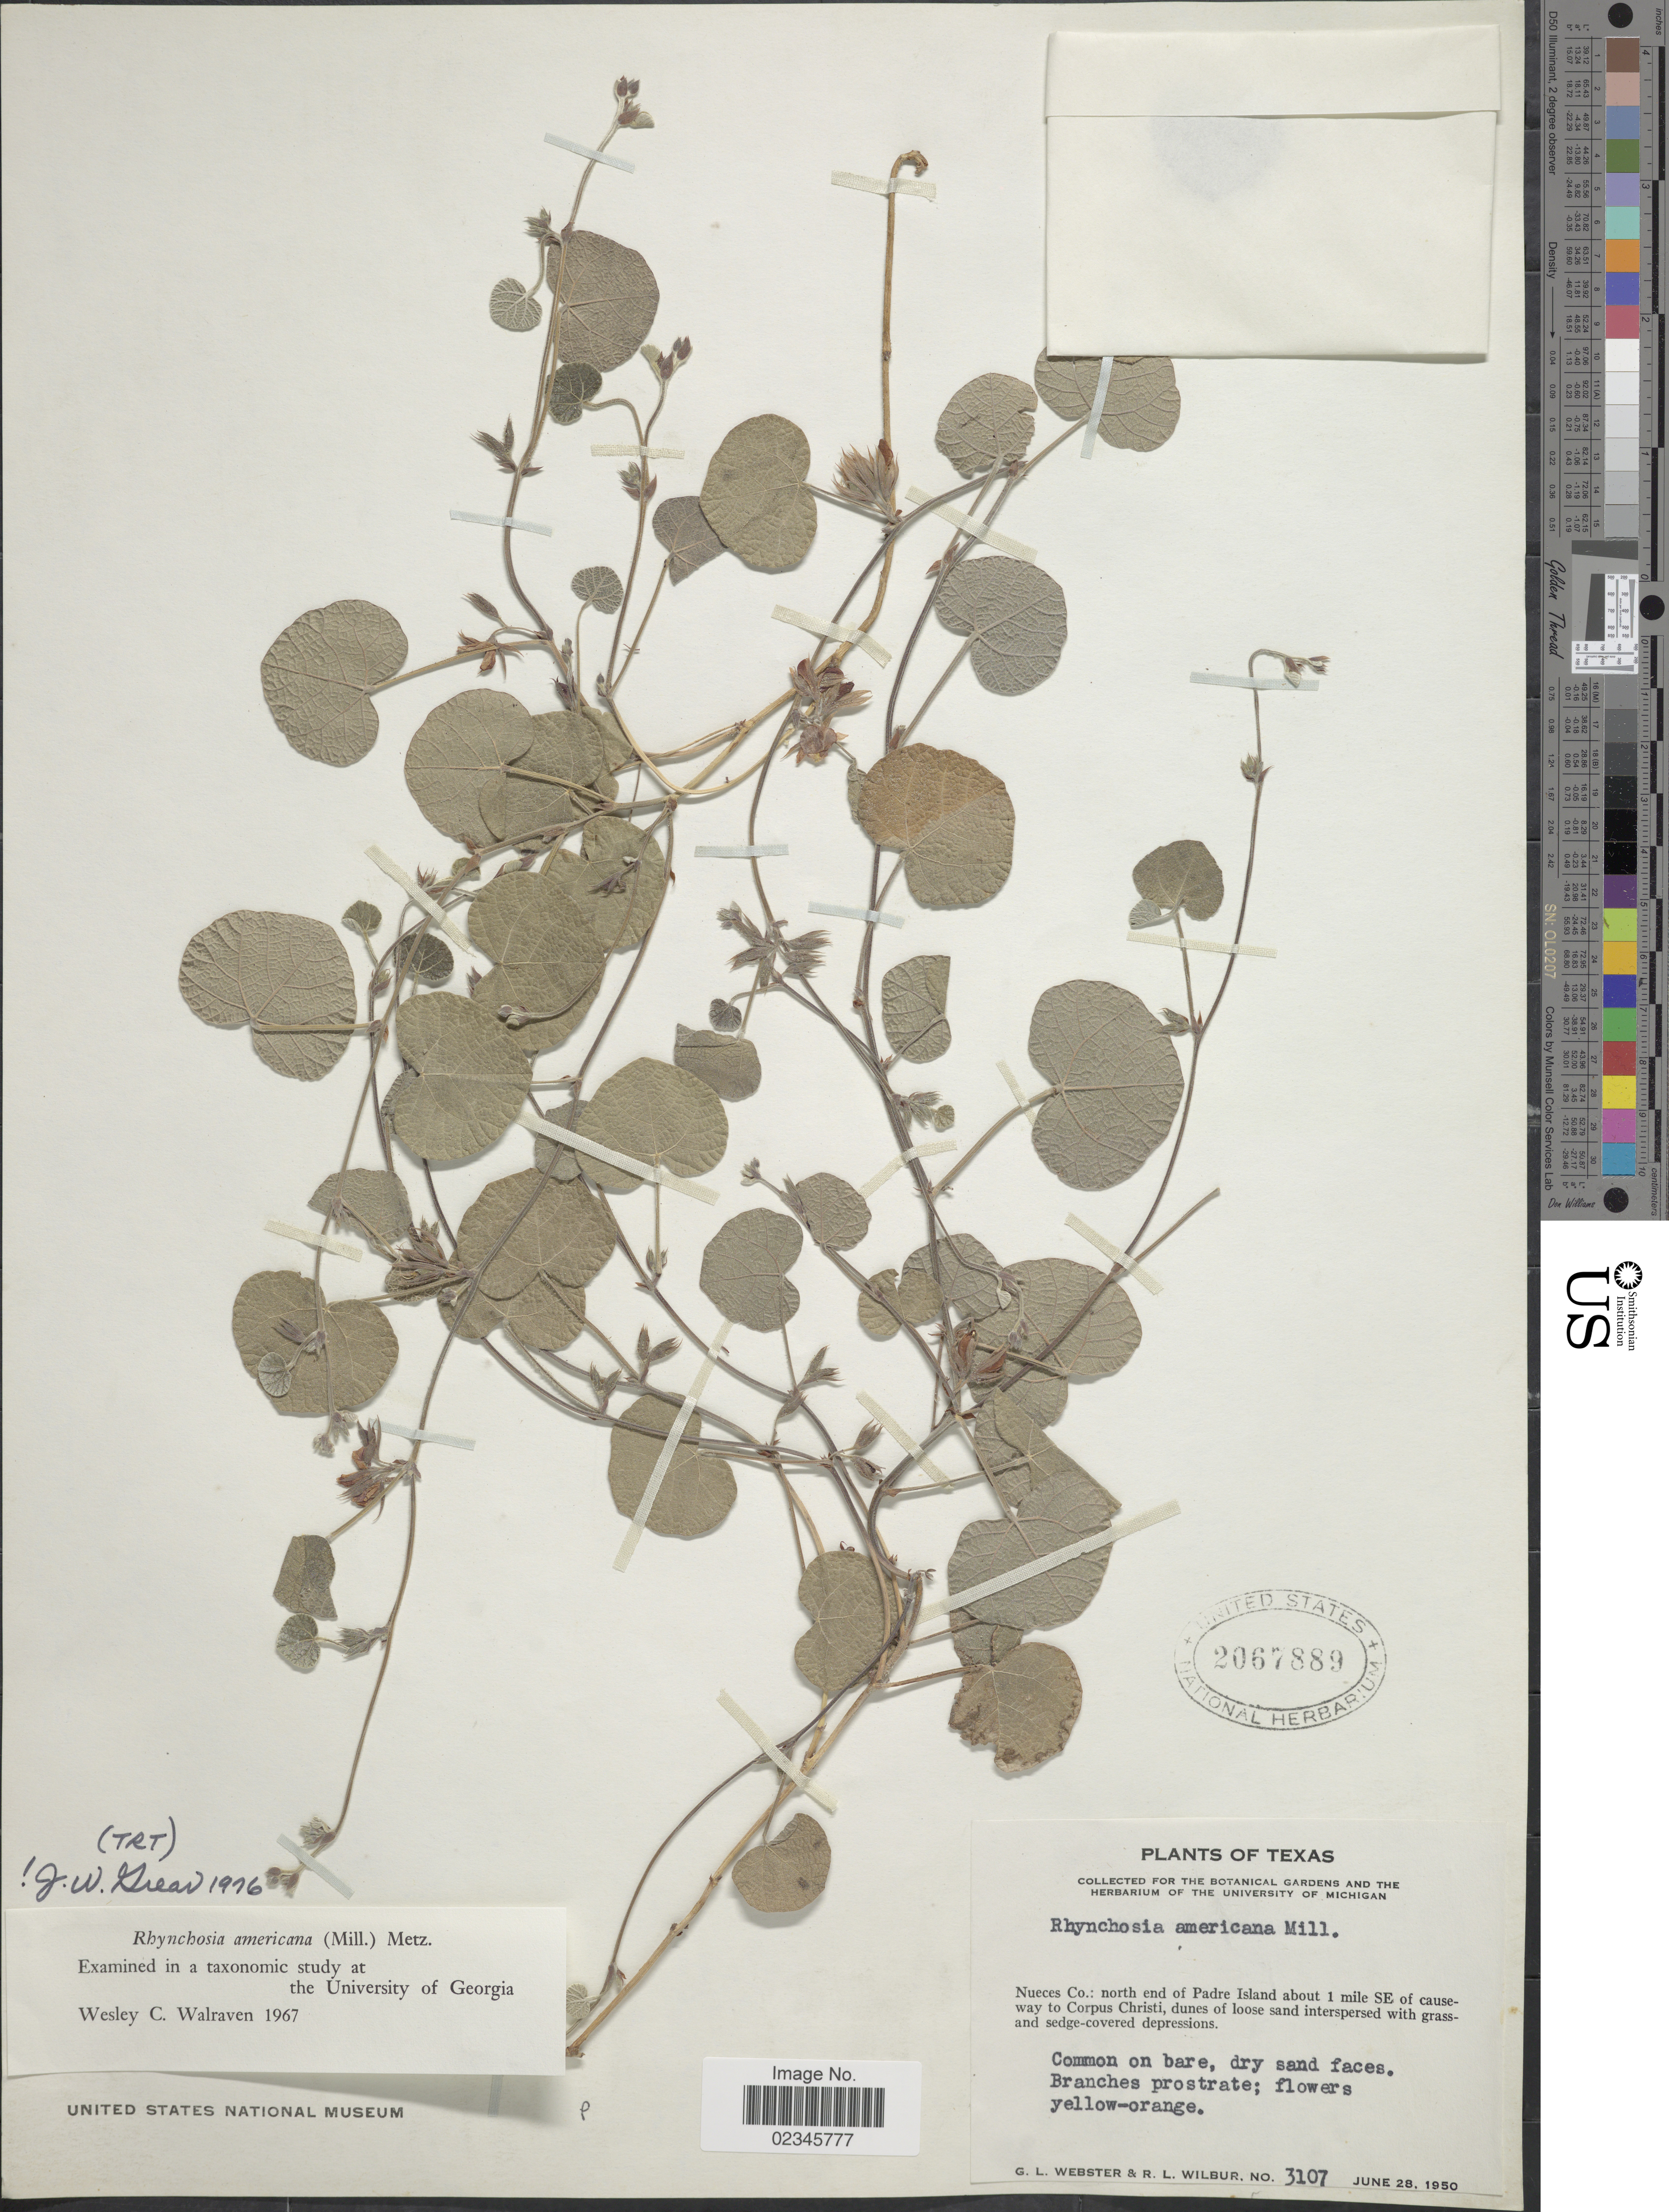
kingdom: Plantae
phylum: Tracheophyta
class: Magnoliopsida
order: Fabales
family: Fabaceae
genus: Rhynchosia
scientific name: Rhynchosia americana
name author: (Mill.) Metz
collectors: G. L. Webster & R. L. Wilbur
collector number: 3107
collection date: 1950-06-28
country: United States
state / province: Texas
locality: Nueces Co.: north end of Padre Island about 1 mile SE of causeway to Corpus Christi, dunes of loose sand.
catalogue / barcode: US 2067889